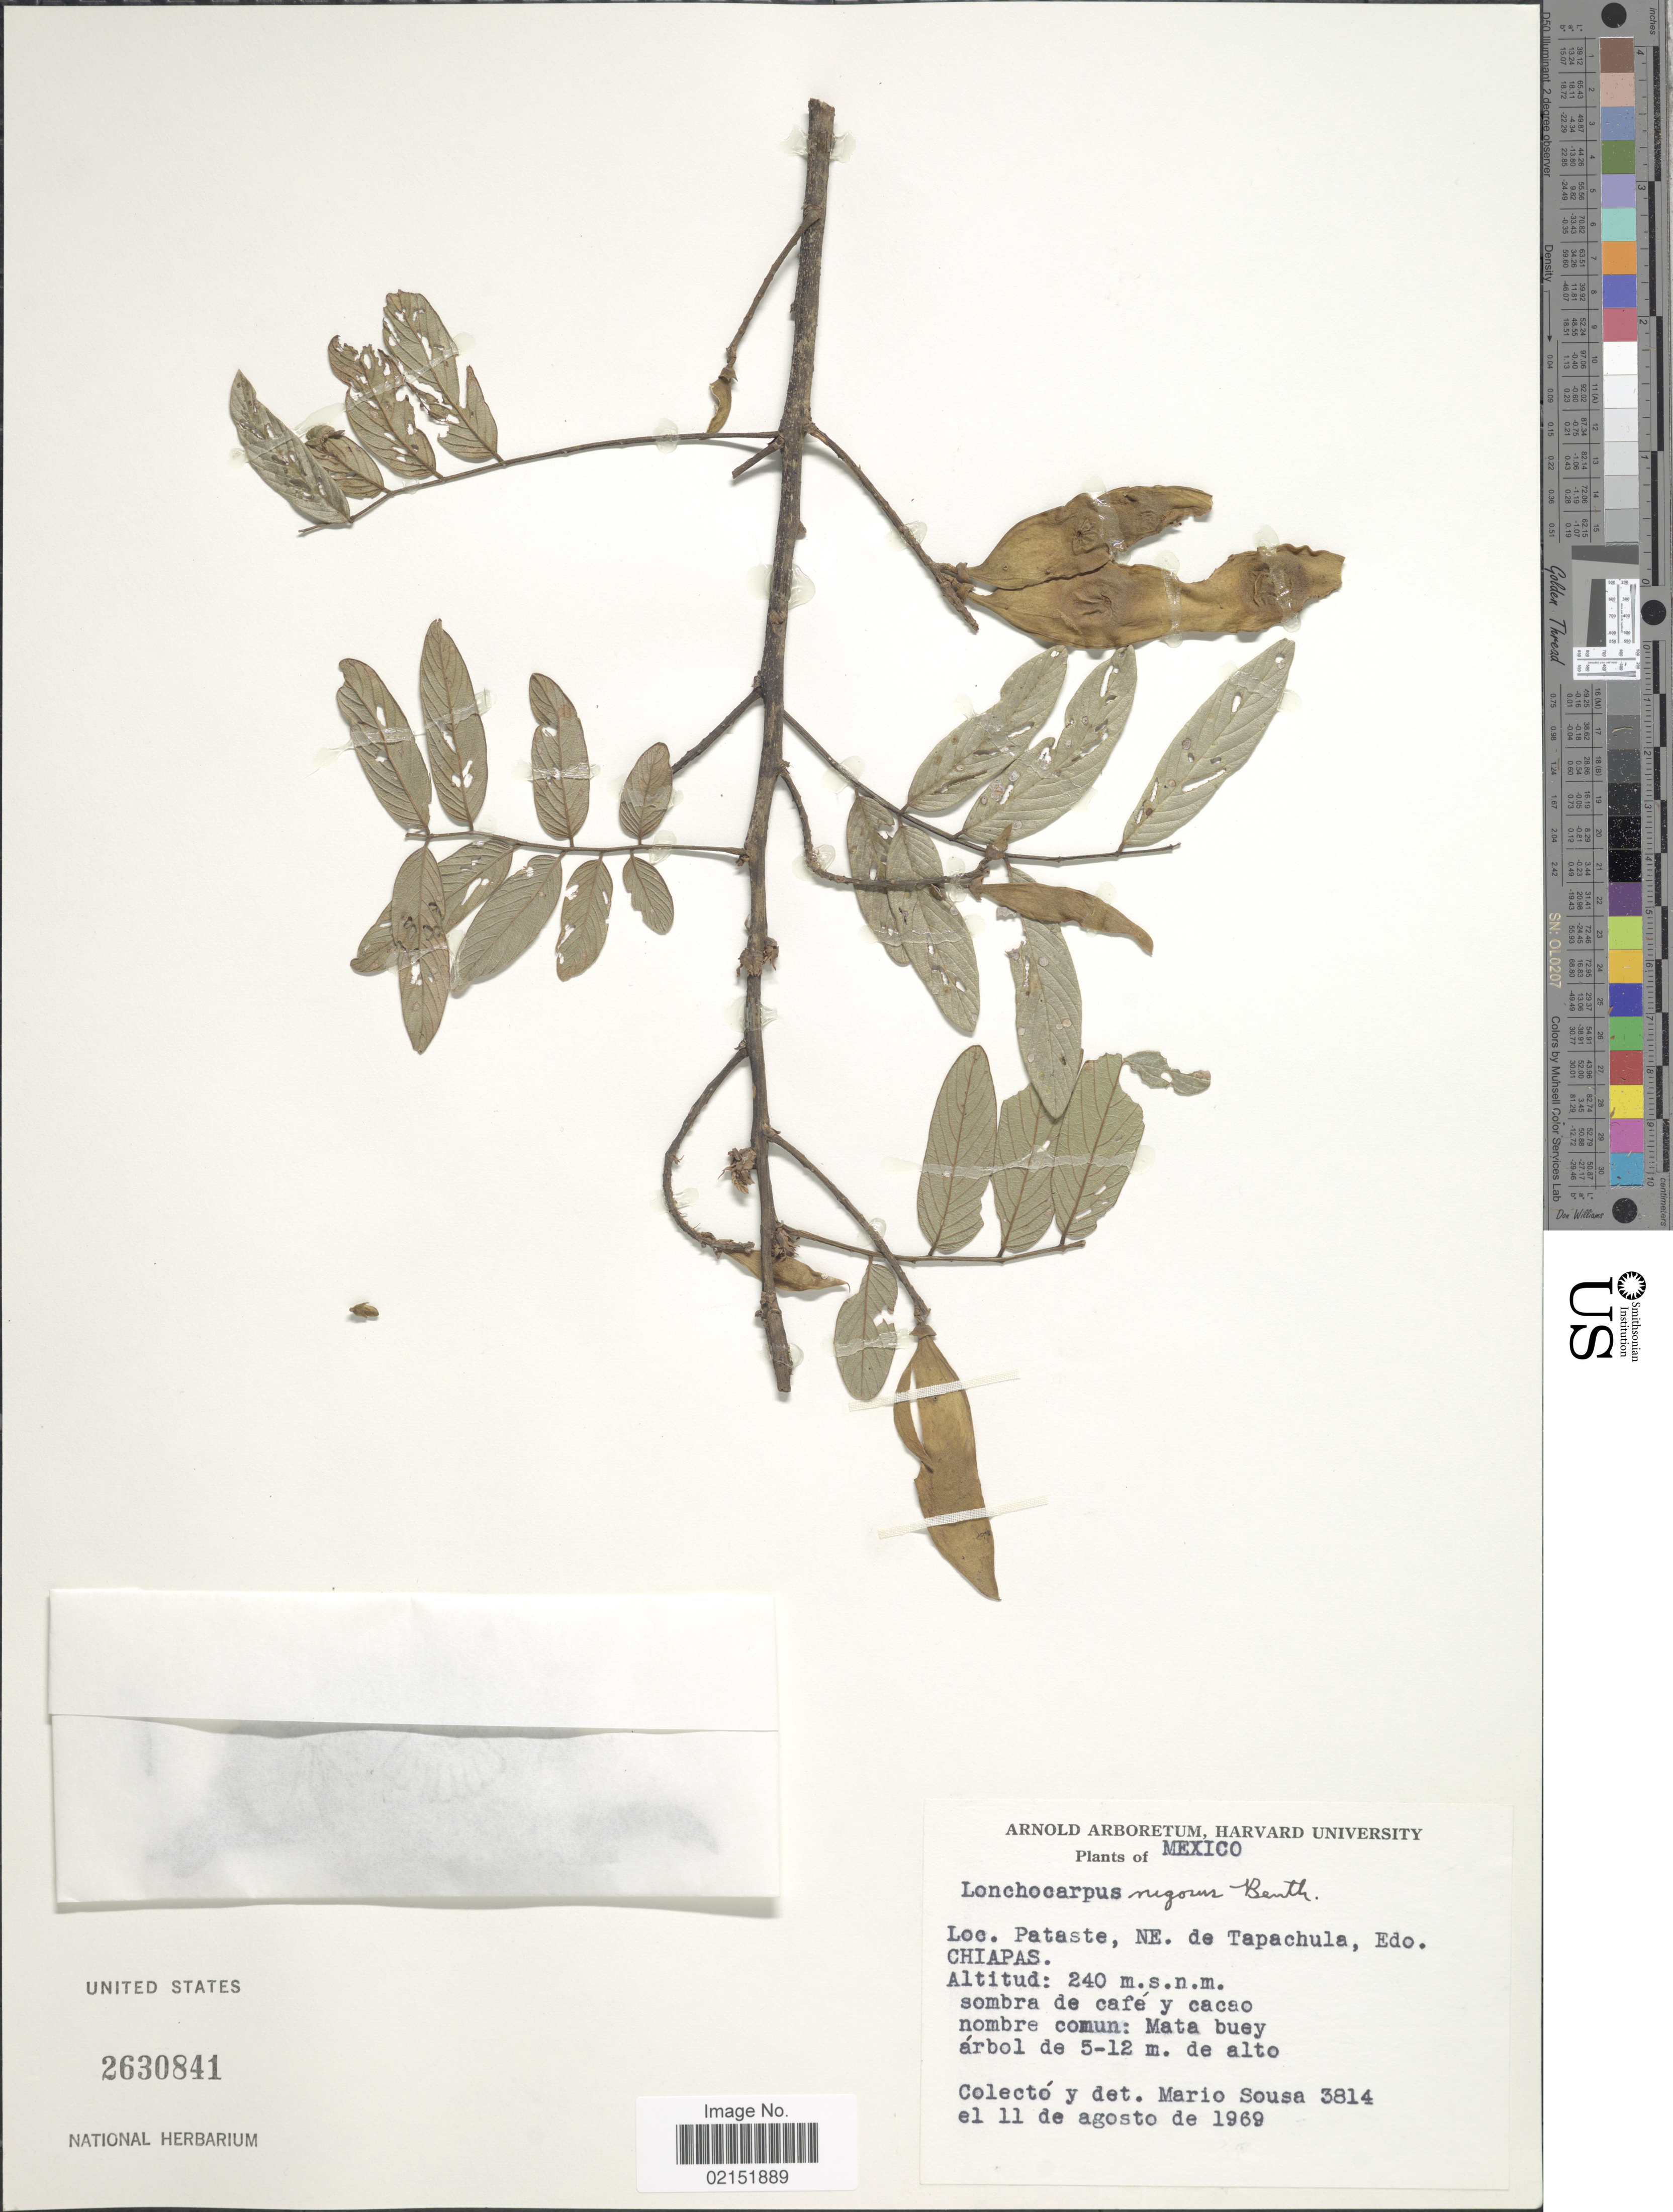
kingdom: Plantae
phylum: Tracheophyta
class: Magnoliopsida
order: Fabales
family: Fabaceae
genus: Lonchocarpus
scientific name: Lonchocarpus rugosus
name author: Benth.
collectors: M. Sousa S.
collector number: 3814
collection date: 1969-08-11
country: Mexico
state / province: Chiapas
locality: Pataste, NE de Tapachula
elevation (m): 240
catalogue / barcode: US 2630841